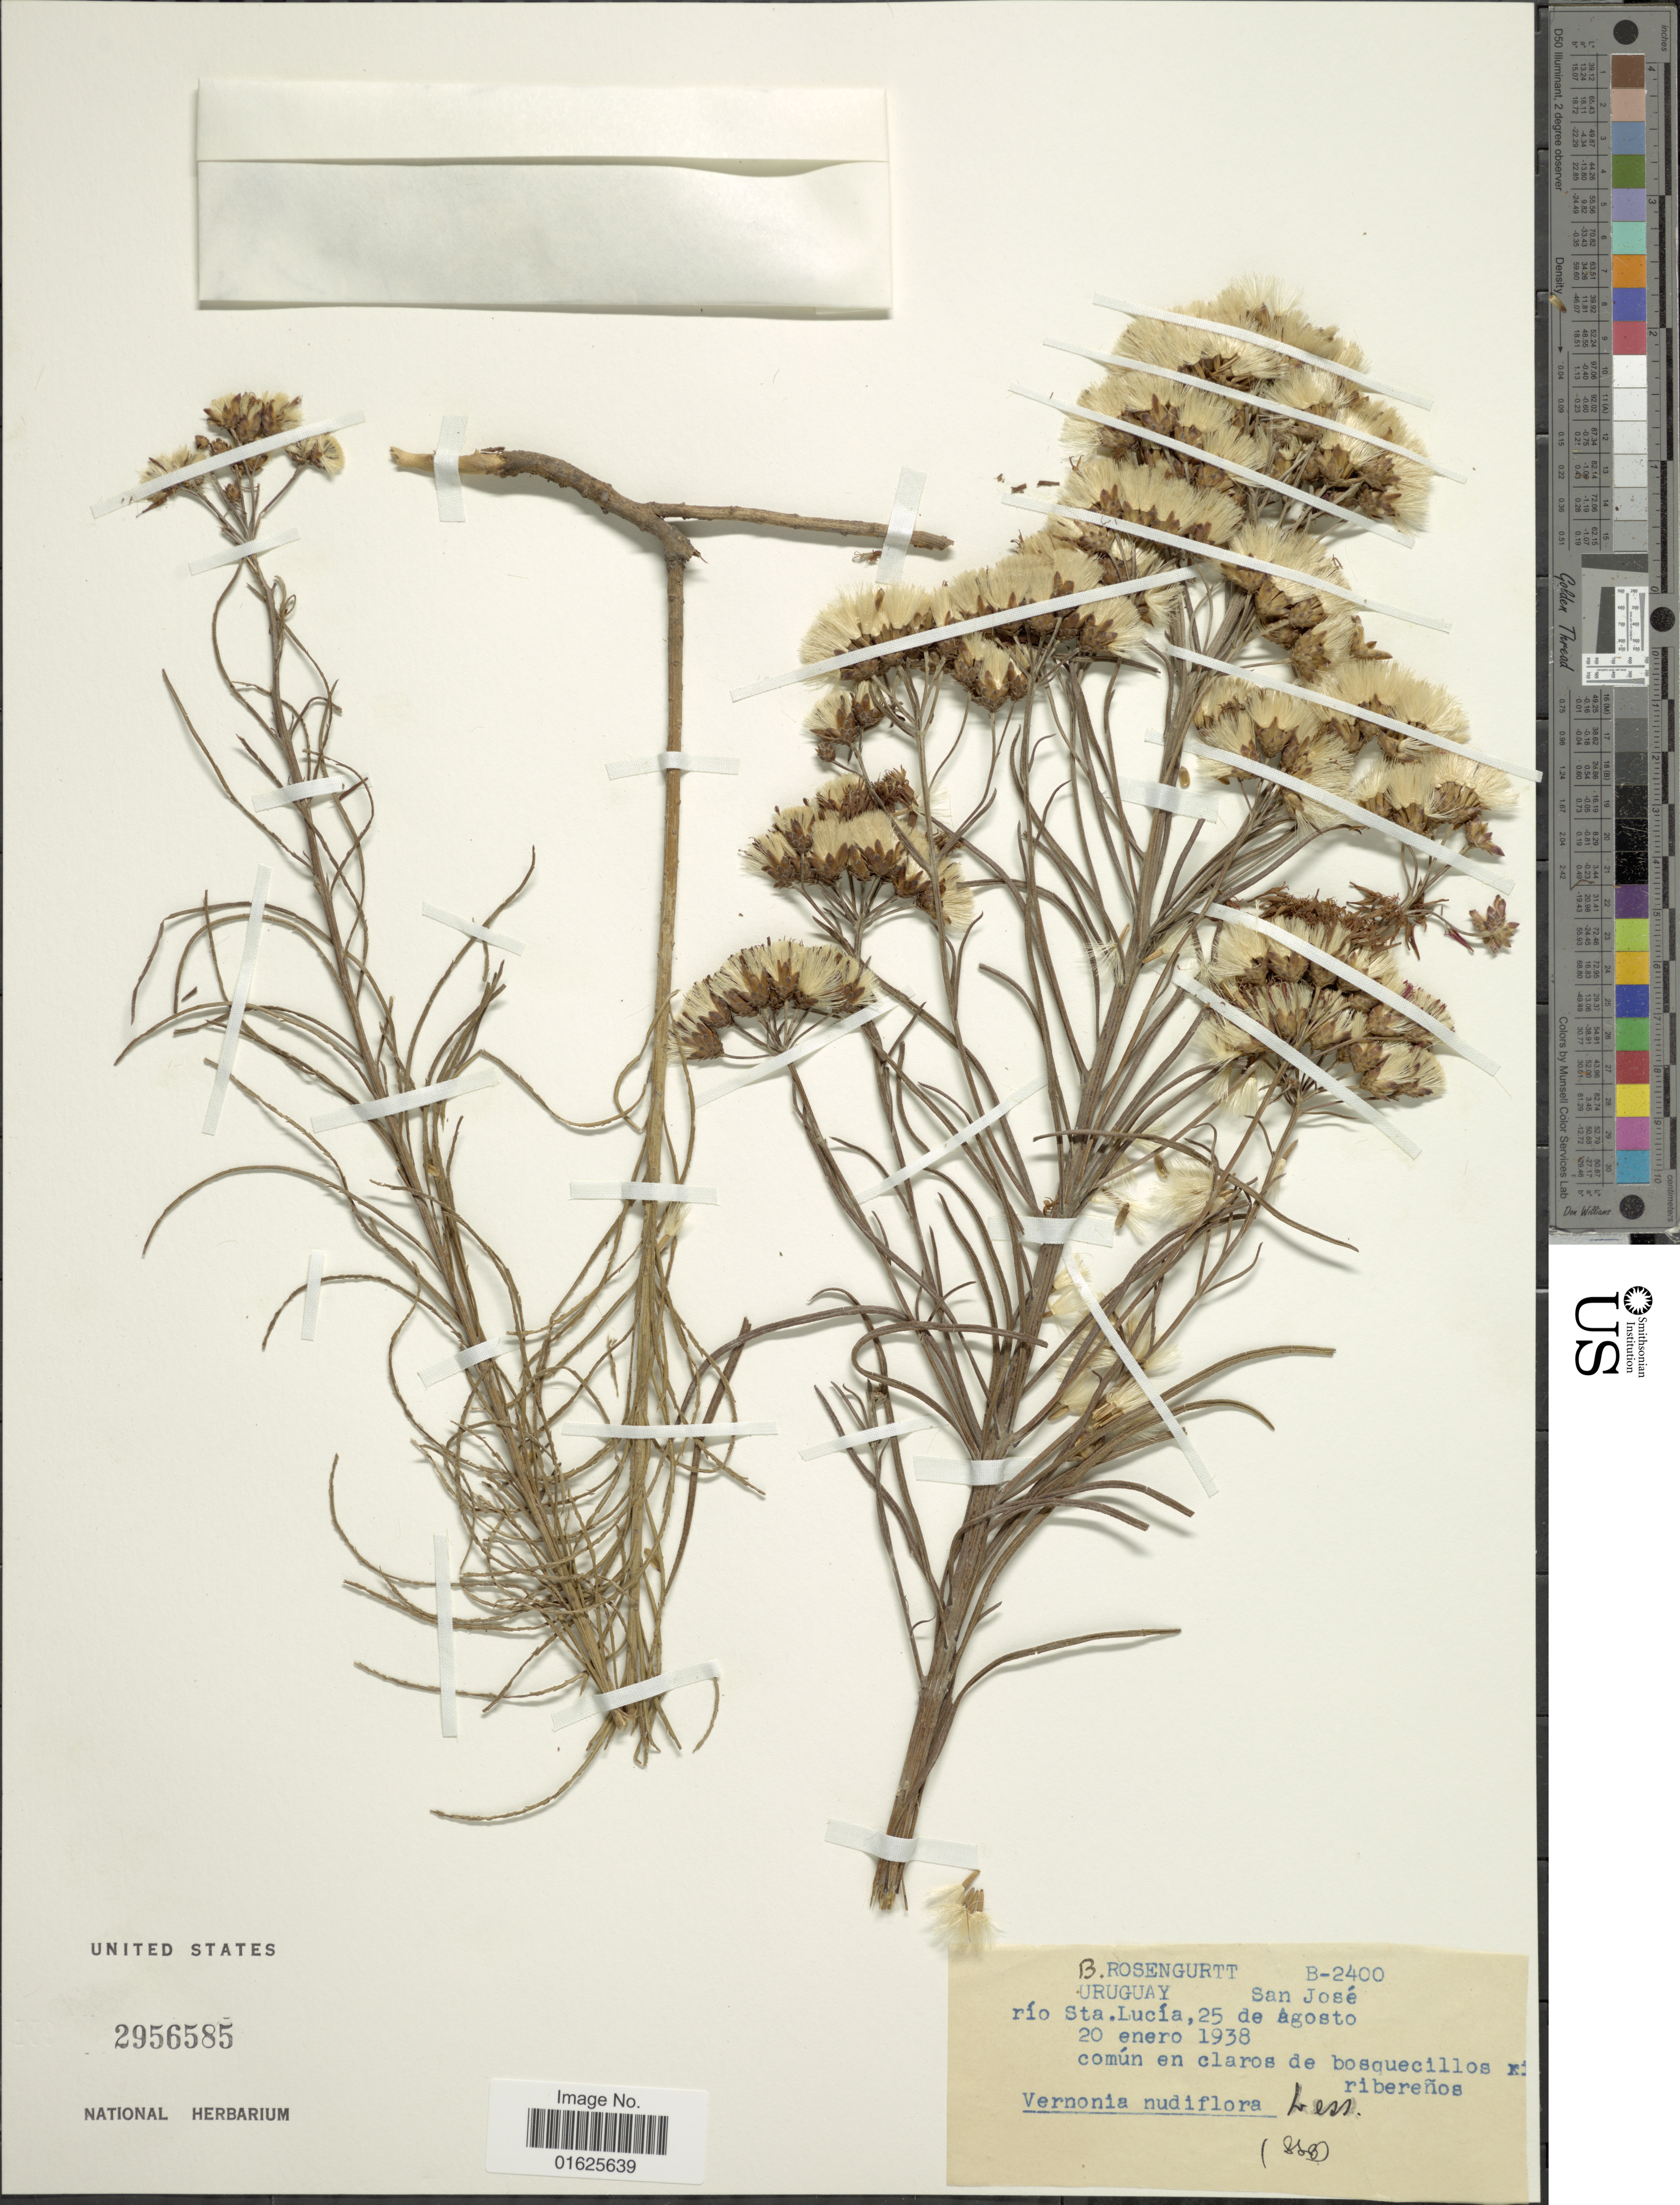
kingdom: Plantae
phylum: Tracheophyta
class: Magnoliopsida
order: Asterales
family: Asteraceae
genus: Vernonanthura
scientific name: Vernonanthura nudiflora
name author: (Less.) H. Rob.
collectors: B. Rosengurtt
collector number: B-2400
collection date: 1938-01-20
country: Uruguay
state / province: San Jose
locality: Río Sta Lucia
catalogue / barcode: US 2956585